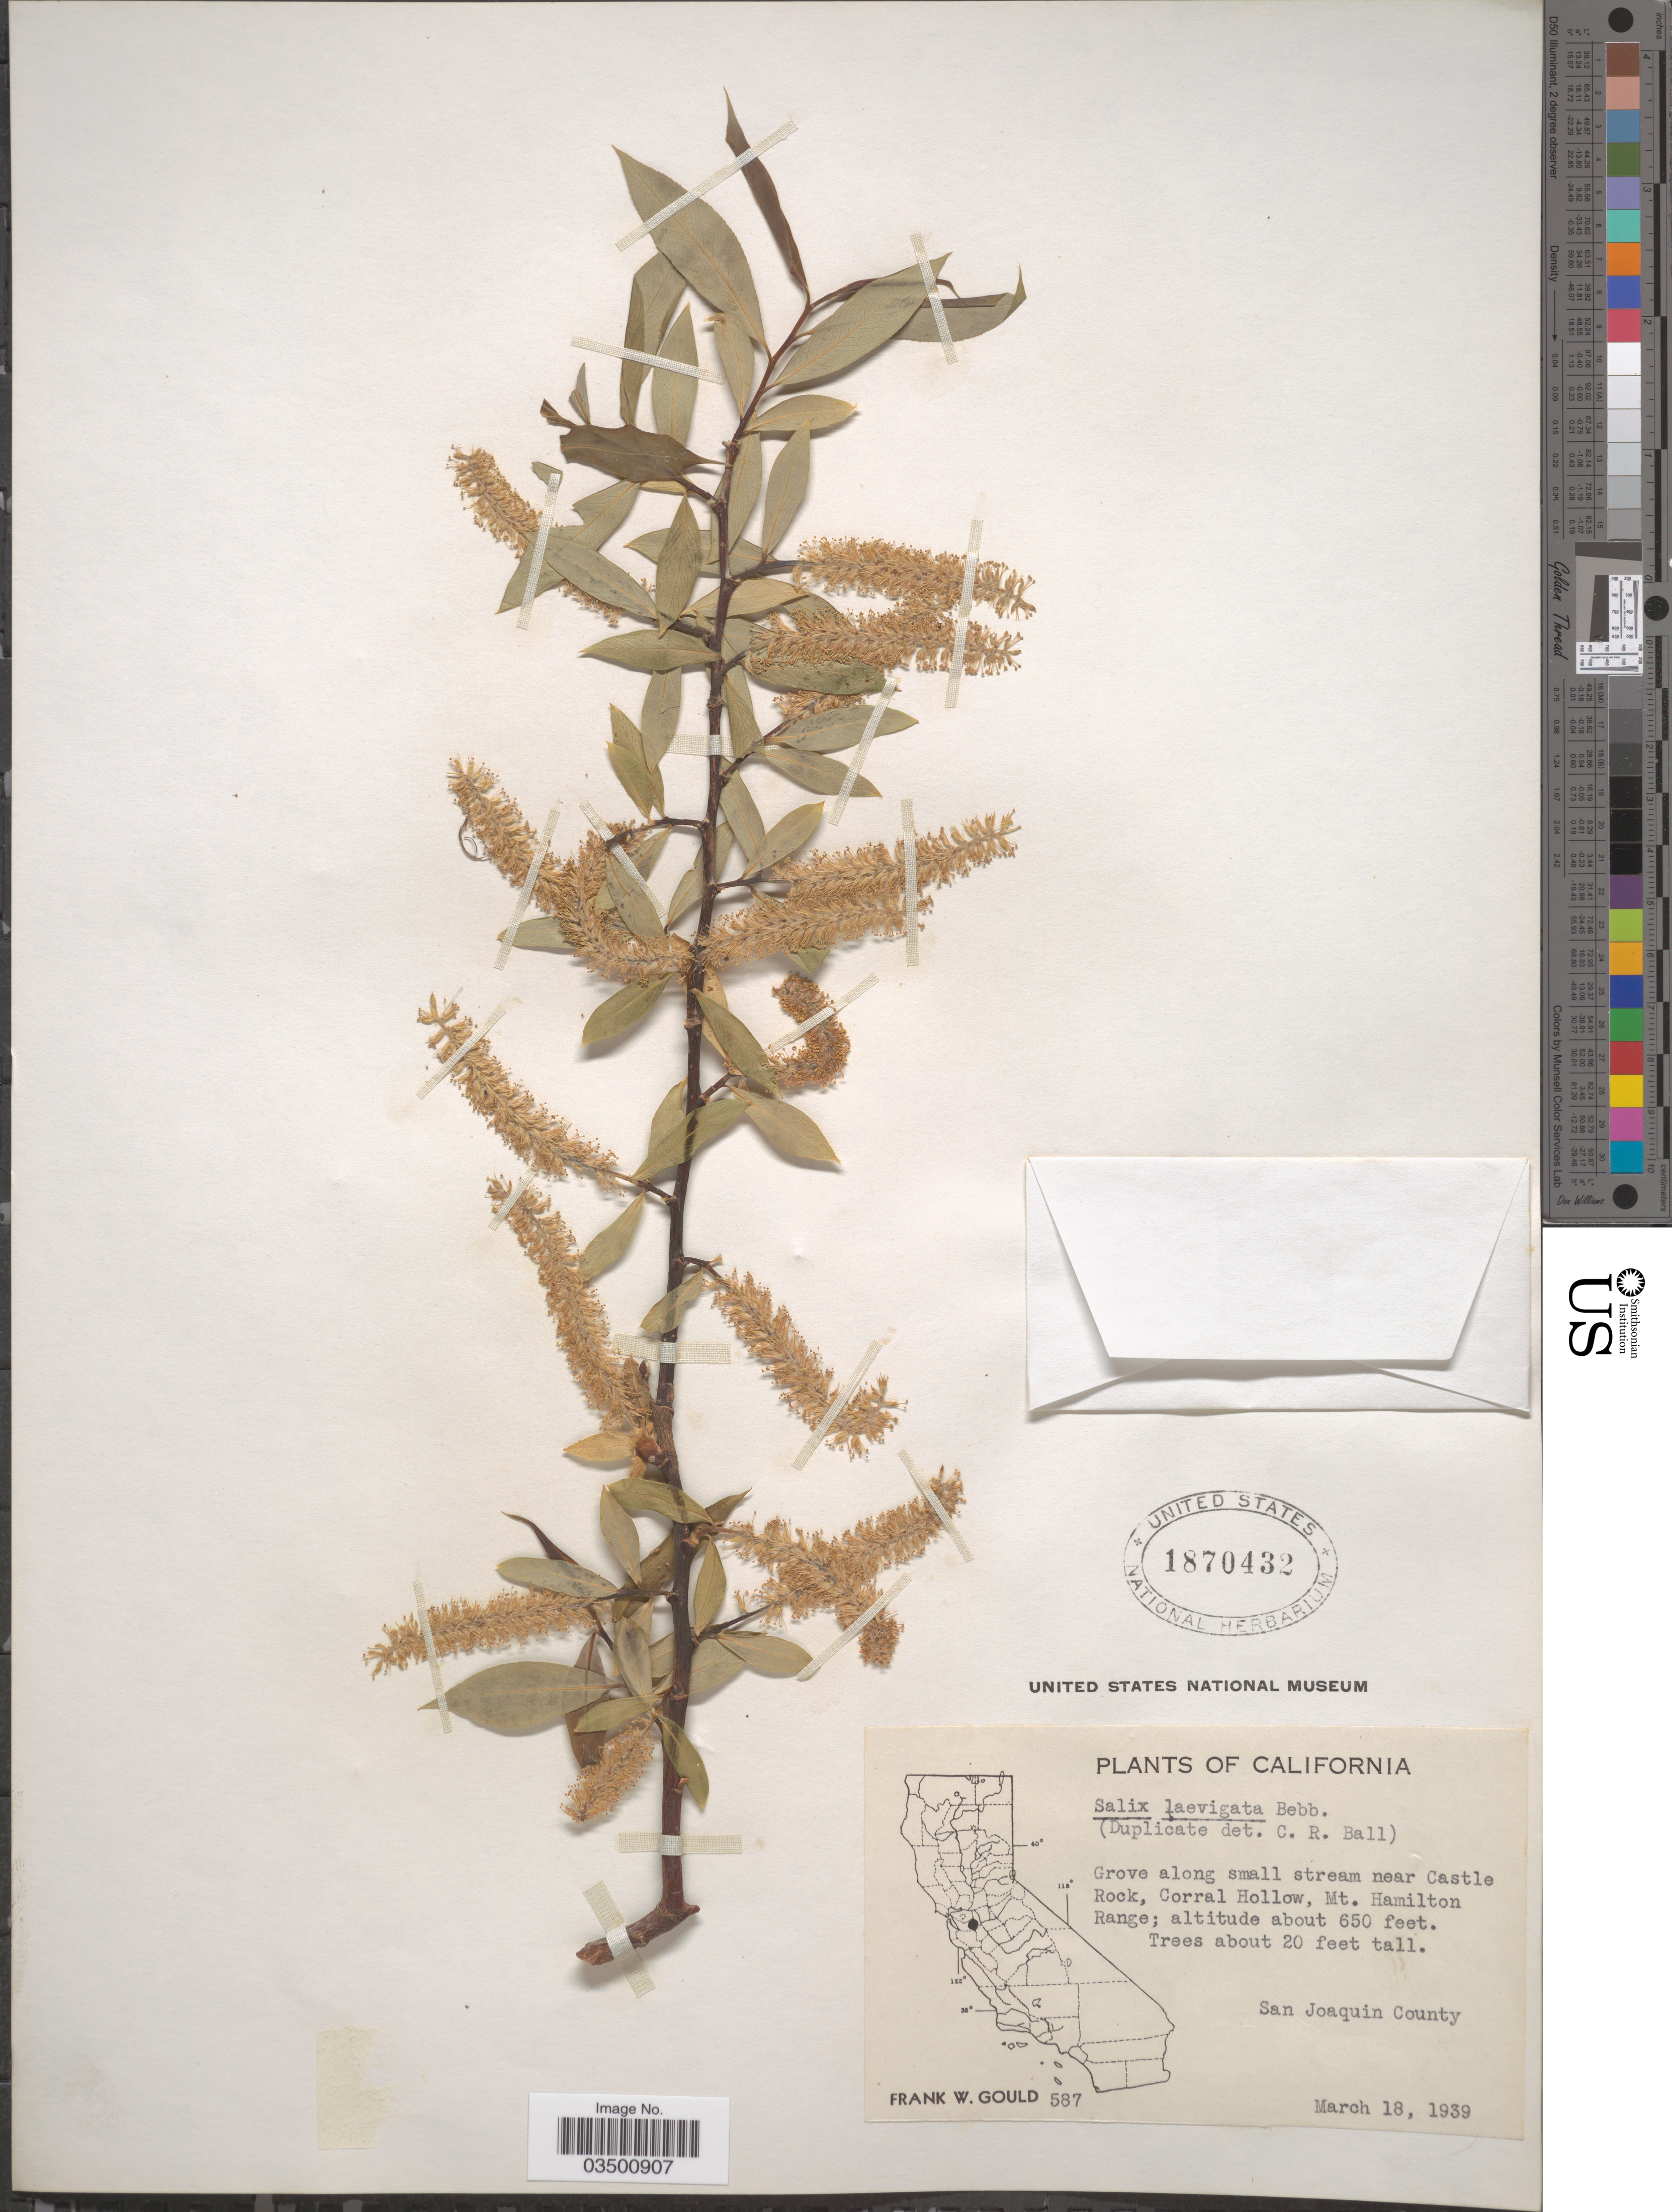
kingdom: Plantae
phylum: Tracheophyta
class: Magnoliopsida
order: Malpighiales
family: Salicaceae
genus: Salix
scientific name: Salix laevigata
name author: Bebb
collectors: F. W. Gould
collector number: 587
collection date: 1939-03-18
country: United States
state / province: California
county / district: San Joaquin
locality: Grove along small stream near Castle Rock, Corral Hollow, Mt. Hamilton Range. San Joaquin County.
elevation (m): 198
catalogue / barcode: US 1870432